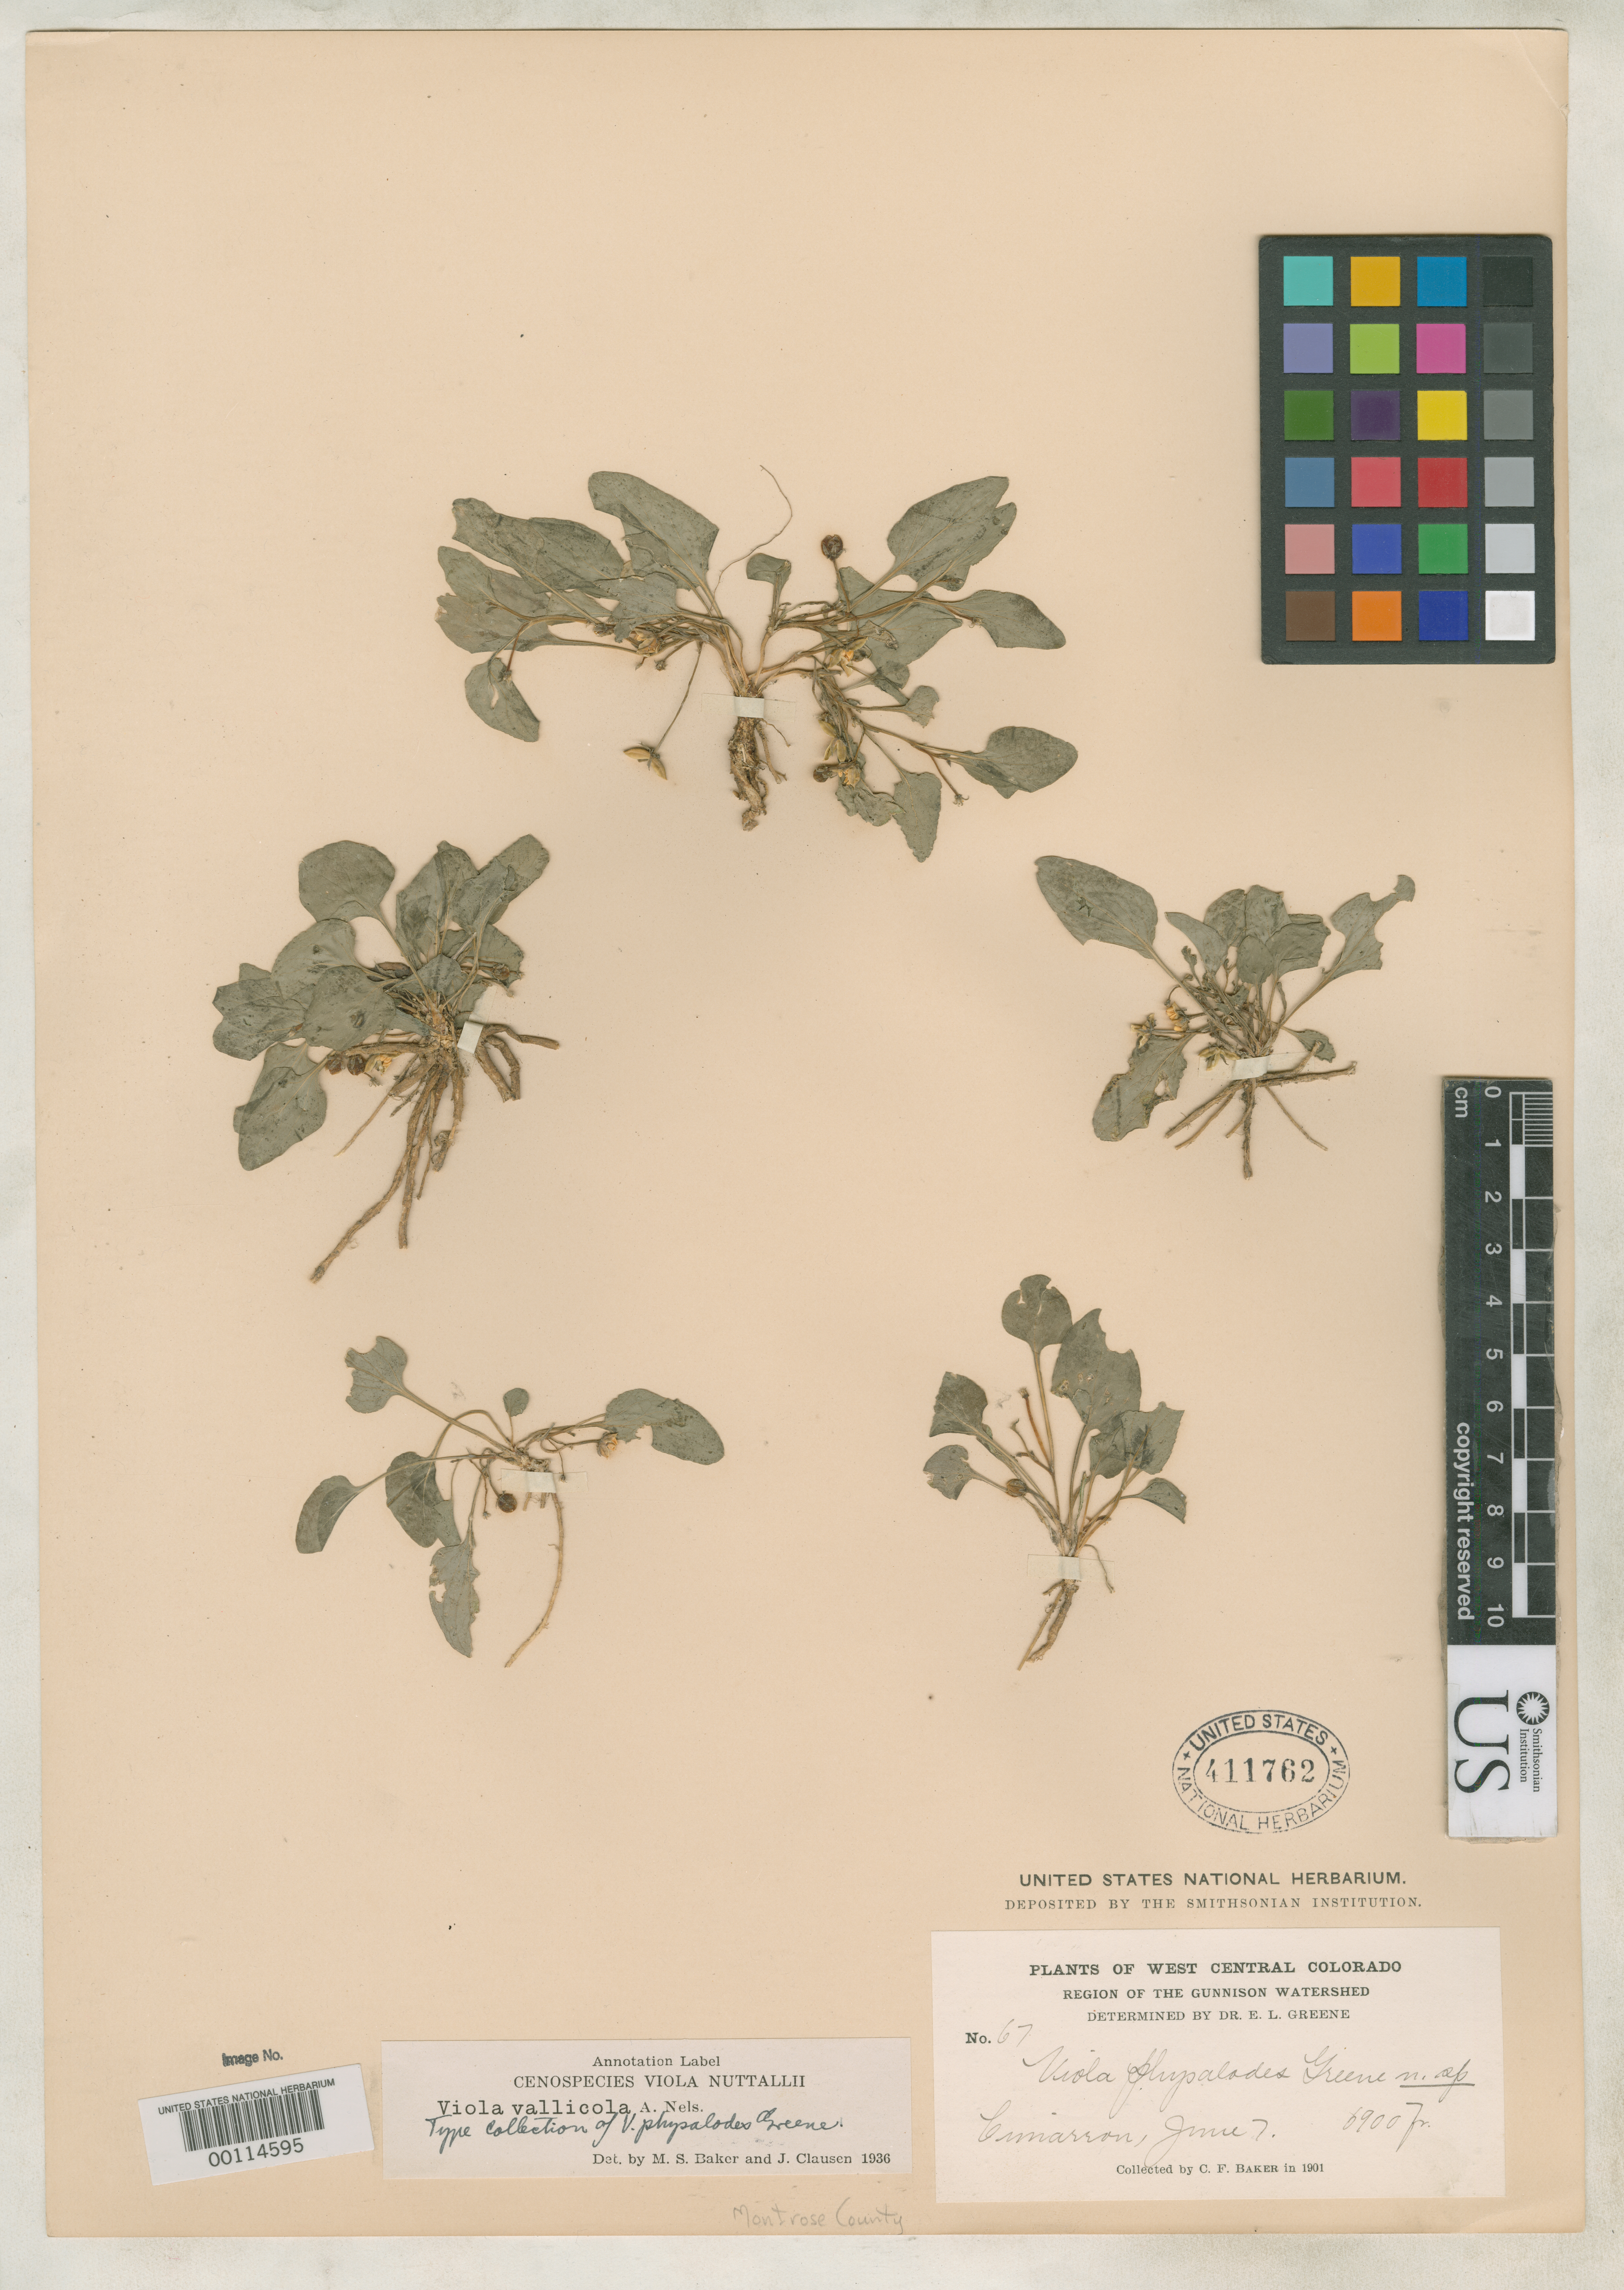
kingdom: Plantae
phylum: Tracheophyta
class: Magnoliopsida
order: Malpighiales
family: Violaceae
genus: Viola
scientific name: Viola physalodes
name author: Greene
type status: Isotype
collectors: C. F. Baker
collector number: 67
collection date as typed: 07 Jun 1901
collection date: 1901-06-07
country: United States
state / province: Colorado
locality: Region of Gunnison watershed, Cimarron.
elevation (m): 579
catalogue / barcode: US 411762